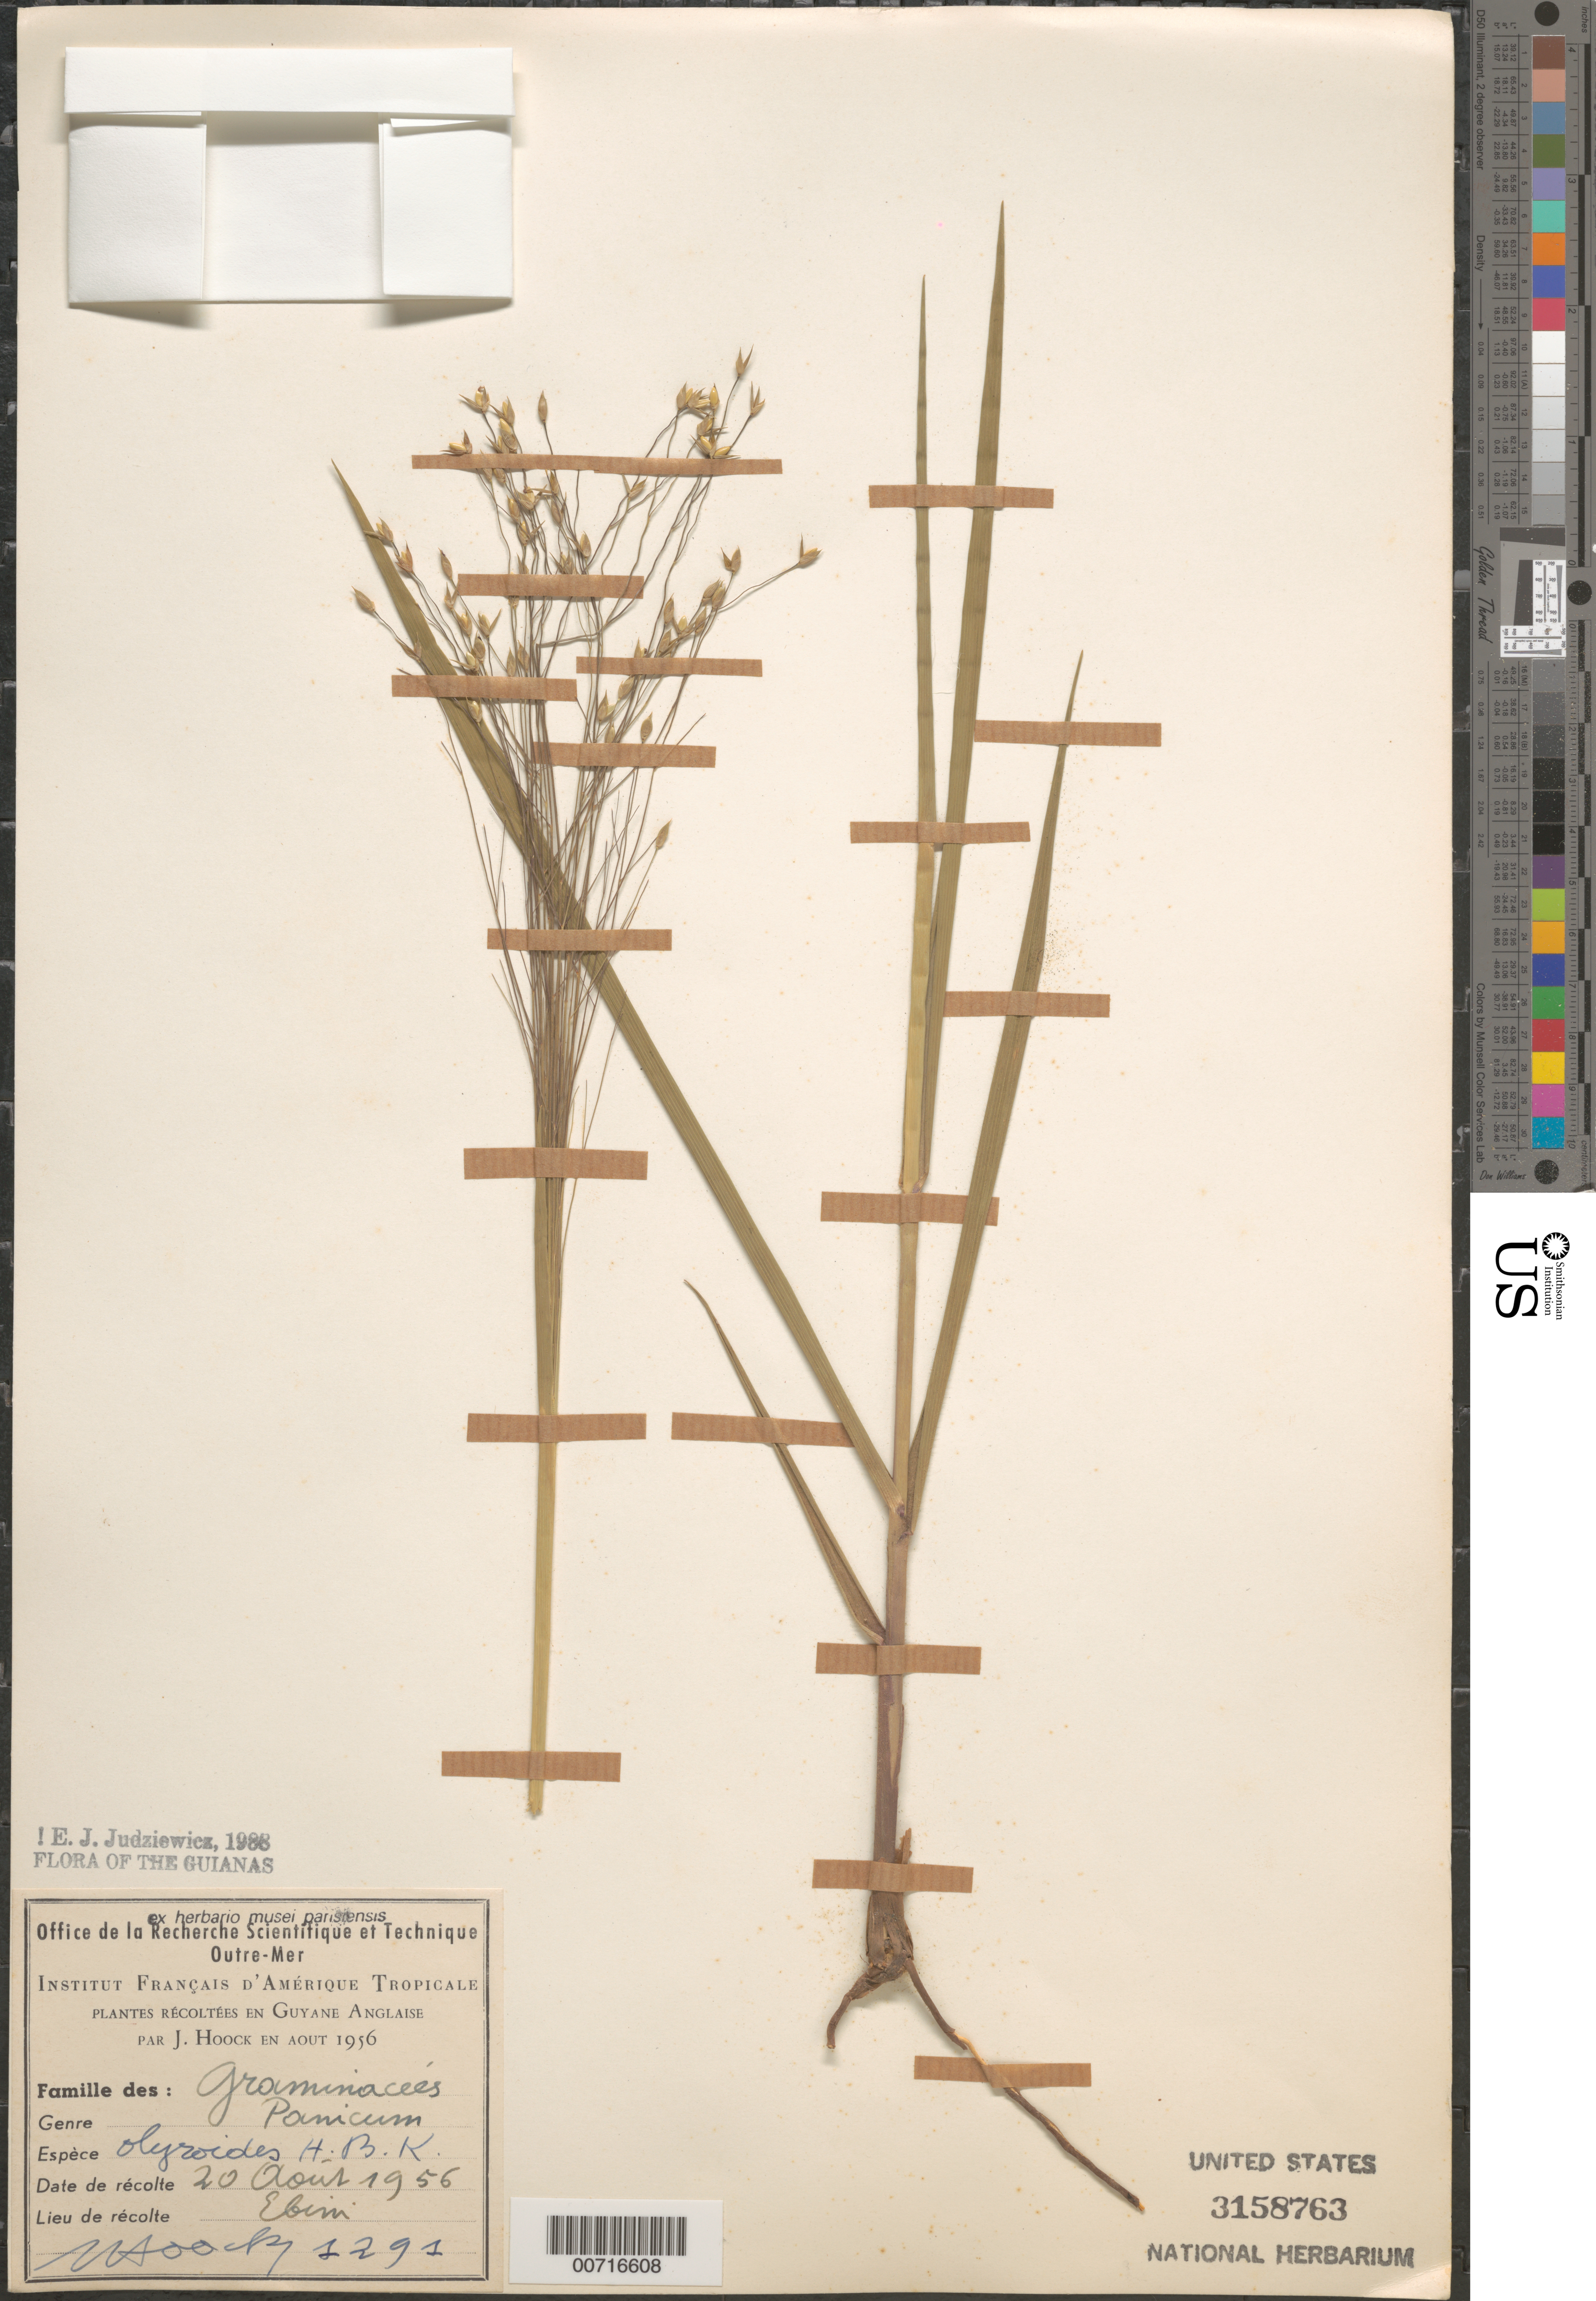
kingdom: Plantae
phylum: Tracheophyta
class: Liliopsida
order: Poales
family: Poaceae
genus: Panicum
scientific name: Panicum olyroides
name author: Kunth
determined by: Judziewicz, E. J.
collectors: J. Hoock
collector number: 1291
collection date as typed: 20-Aug-56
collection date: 1956-08-20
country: Guyana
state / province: U. Demerara-Berbice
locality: Ebini Station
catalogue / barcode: US 3158763